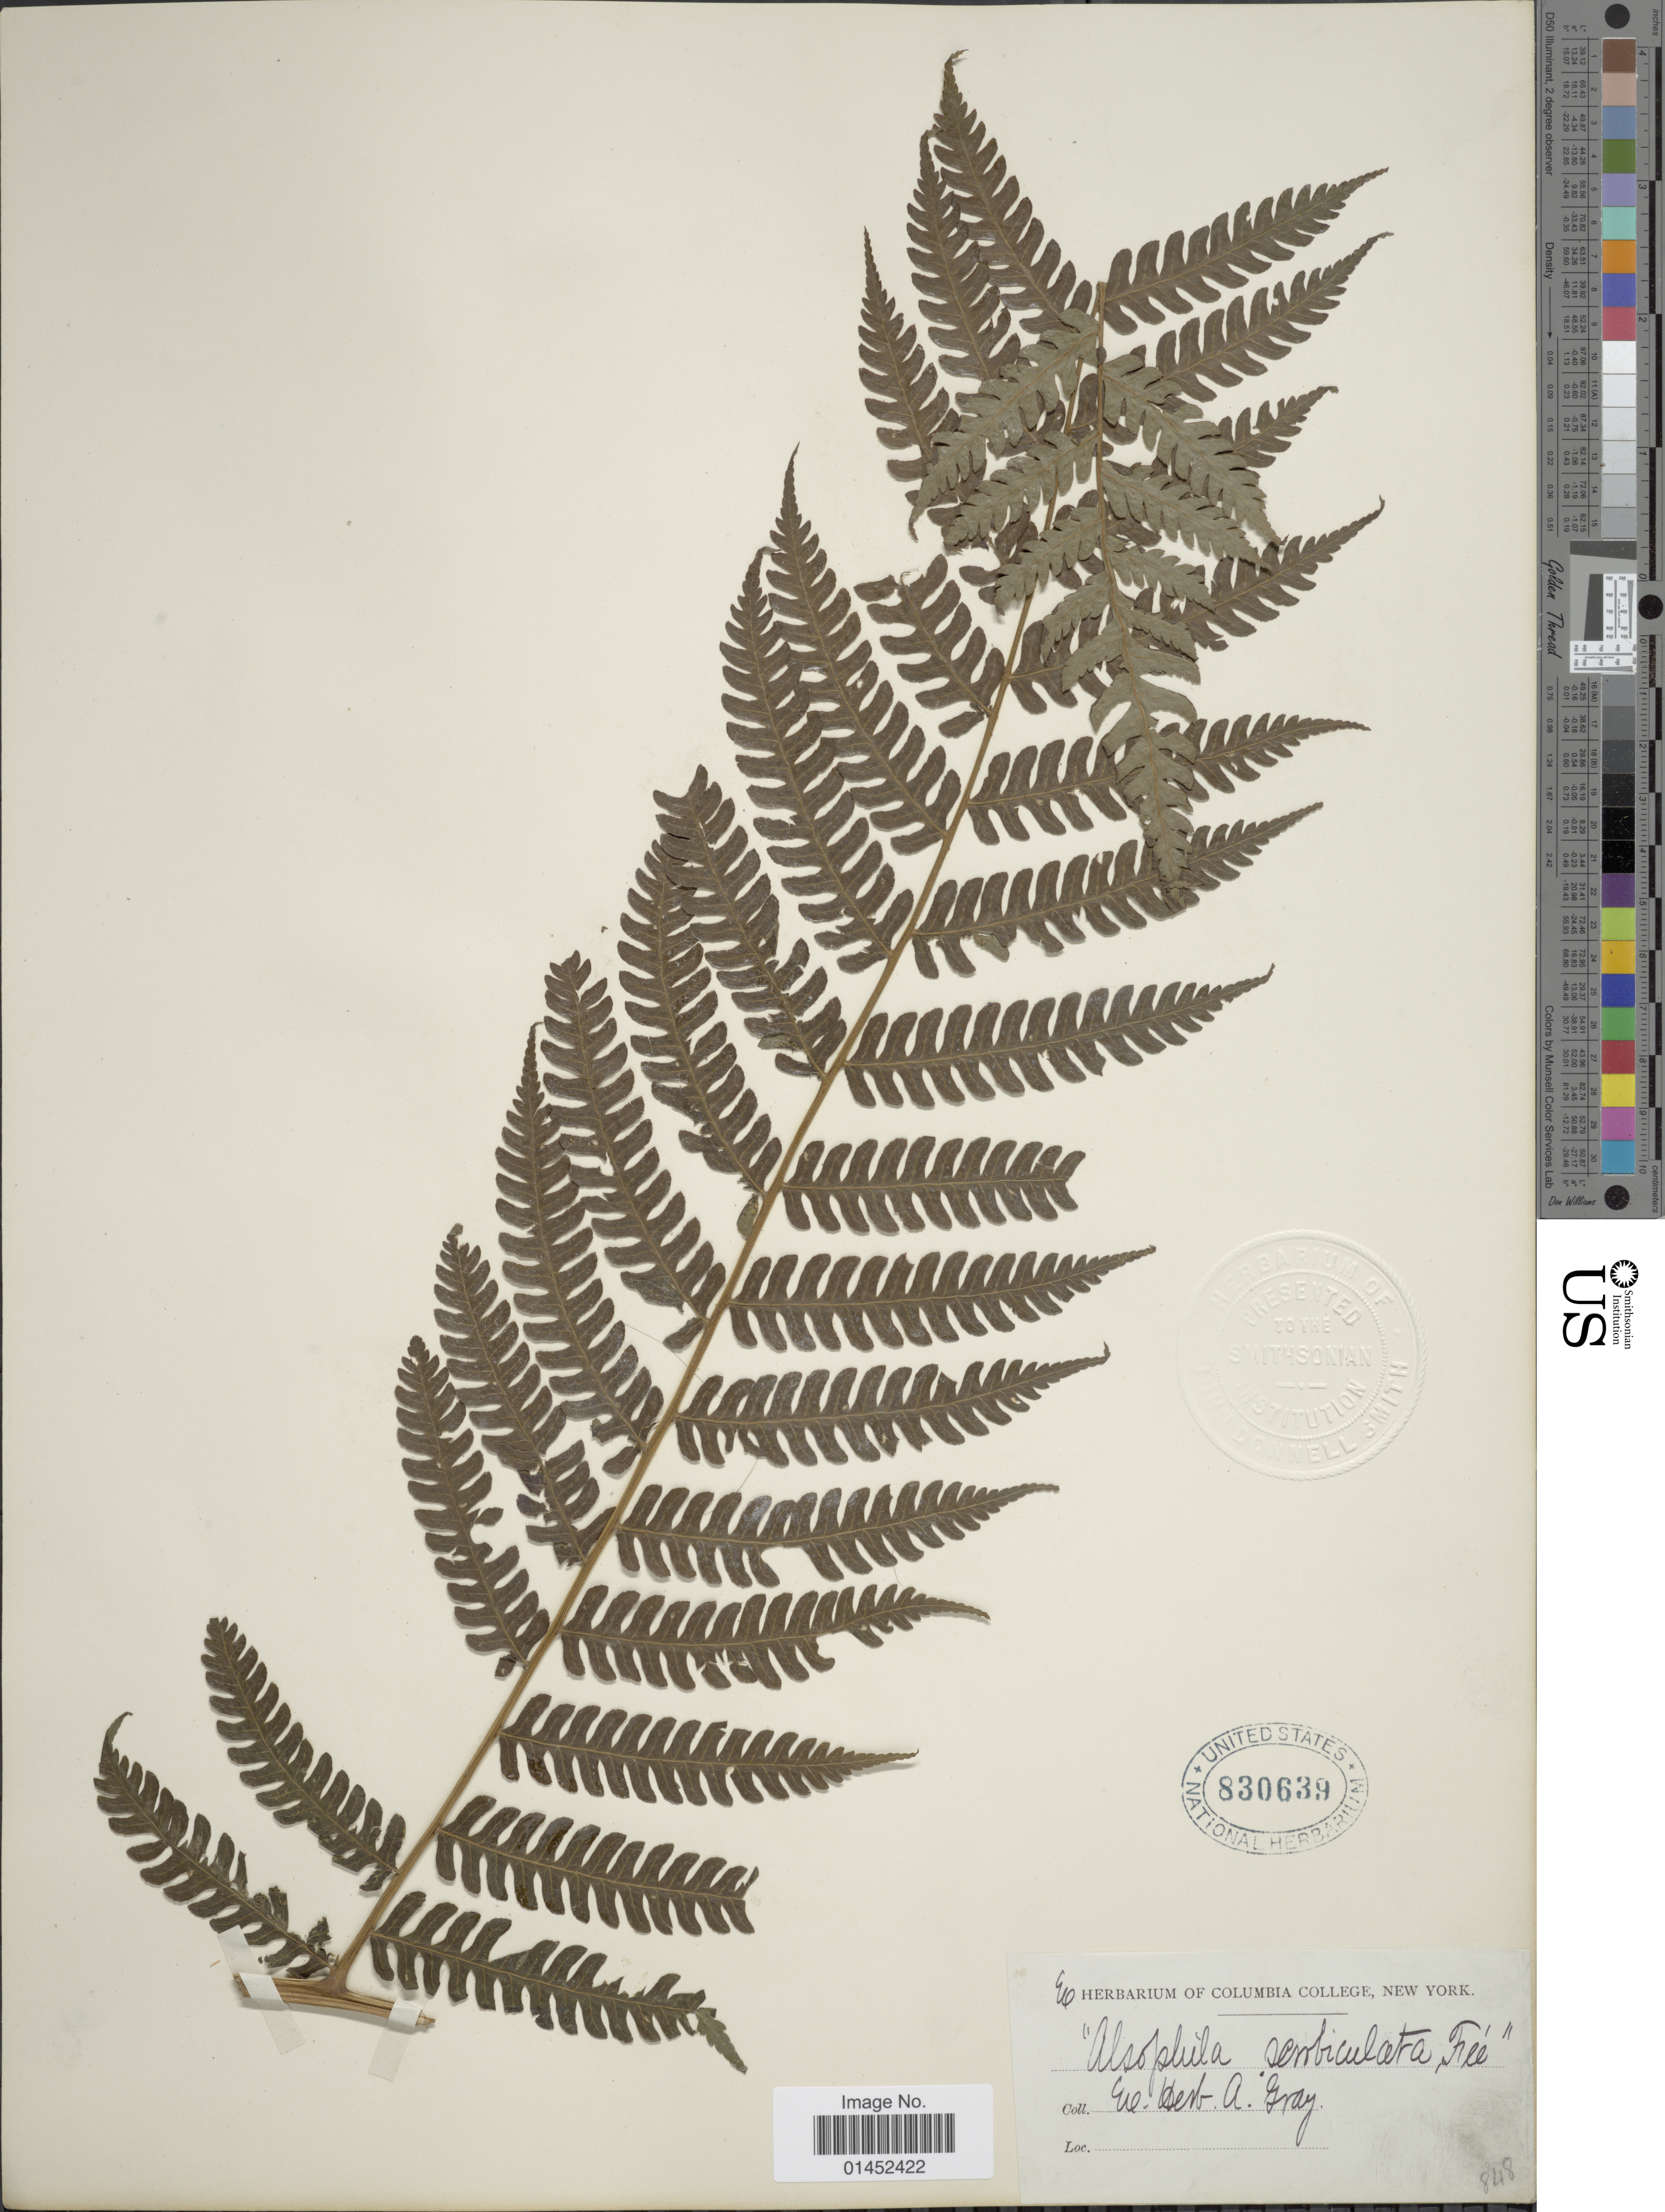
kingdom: Plantae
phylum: Tracheophyta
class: Polypodiopsida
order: Cyatheales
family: Cyatheaceae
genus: Cyathea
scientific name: Cyathea phalerata var. phalerata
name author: Mart.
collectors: ex Herb. A. Gray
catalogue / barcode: US 830639